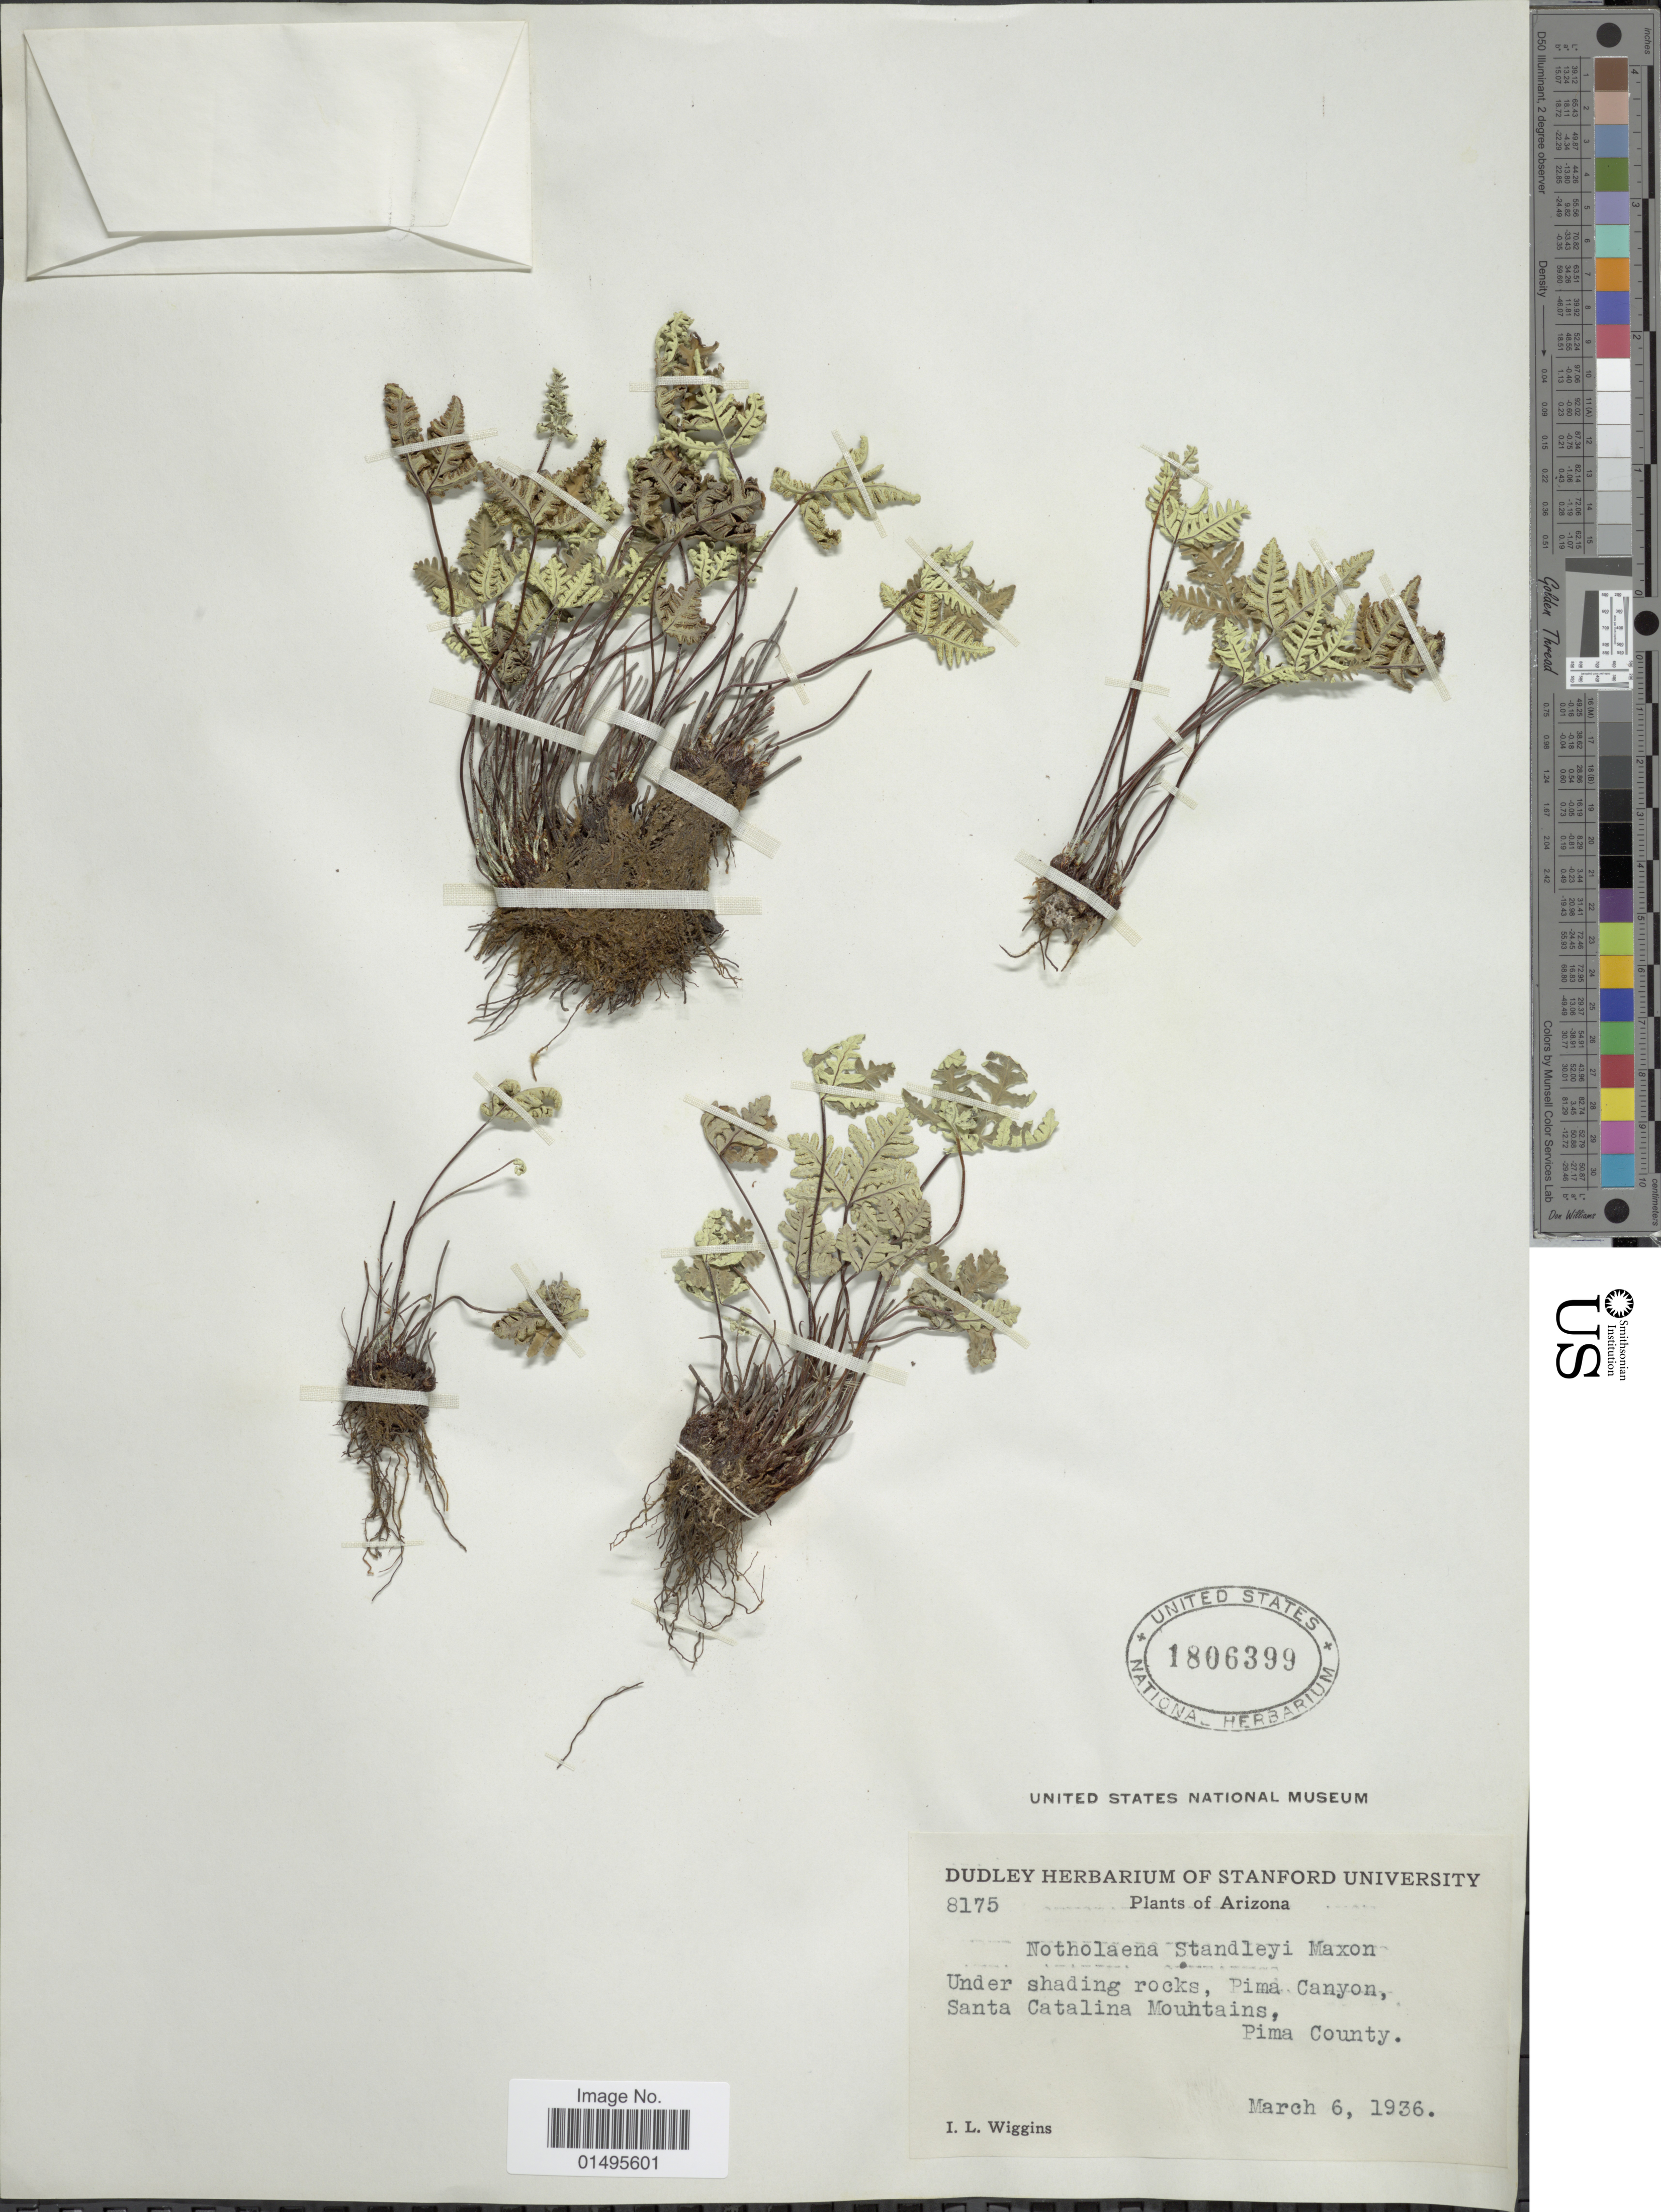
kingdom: Plantae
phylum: Tracheophyta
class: Polypodiopsida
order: Polypodiales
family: Pteridaceae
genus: Notholaena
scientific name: Notholaena standleyi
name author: Maxon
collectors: I. L. Wiggins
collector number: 8175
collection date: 1936-03-06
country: United States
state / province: Arizona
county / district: Pima County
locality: Under shading rocks, Pima Canyon, Santa Catalina Mountains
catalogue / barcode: US 1806399